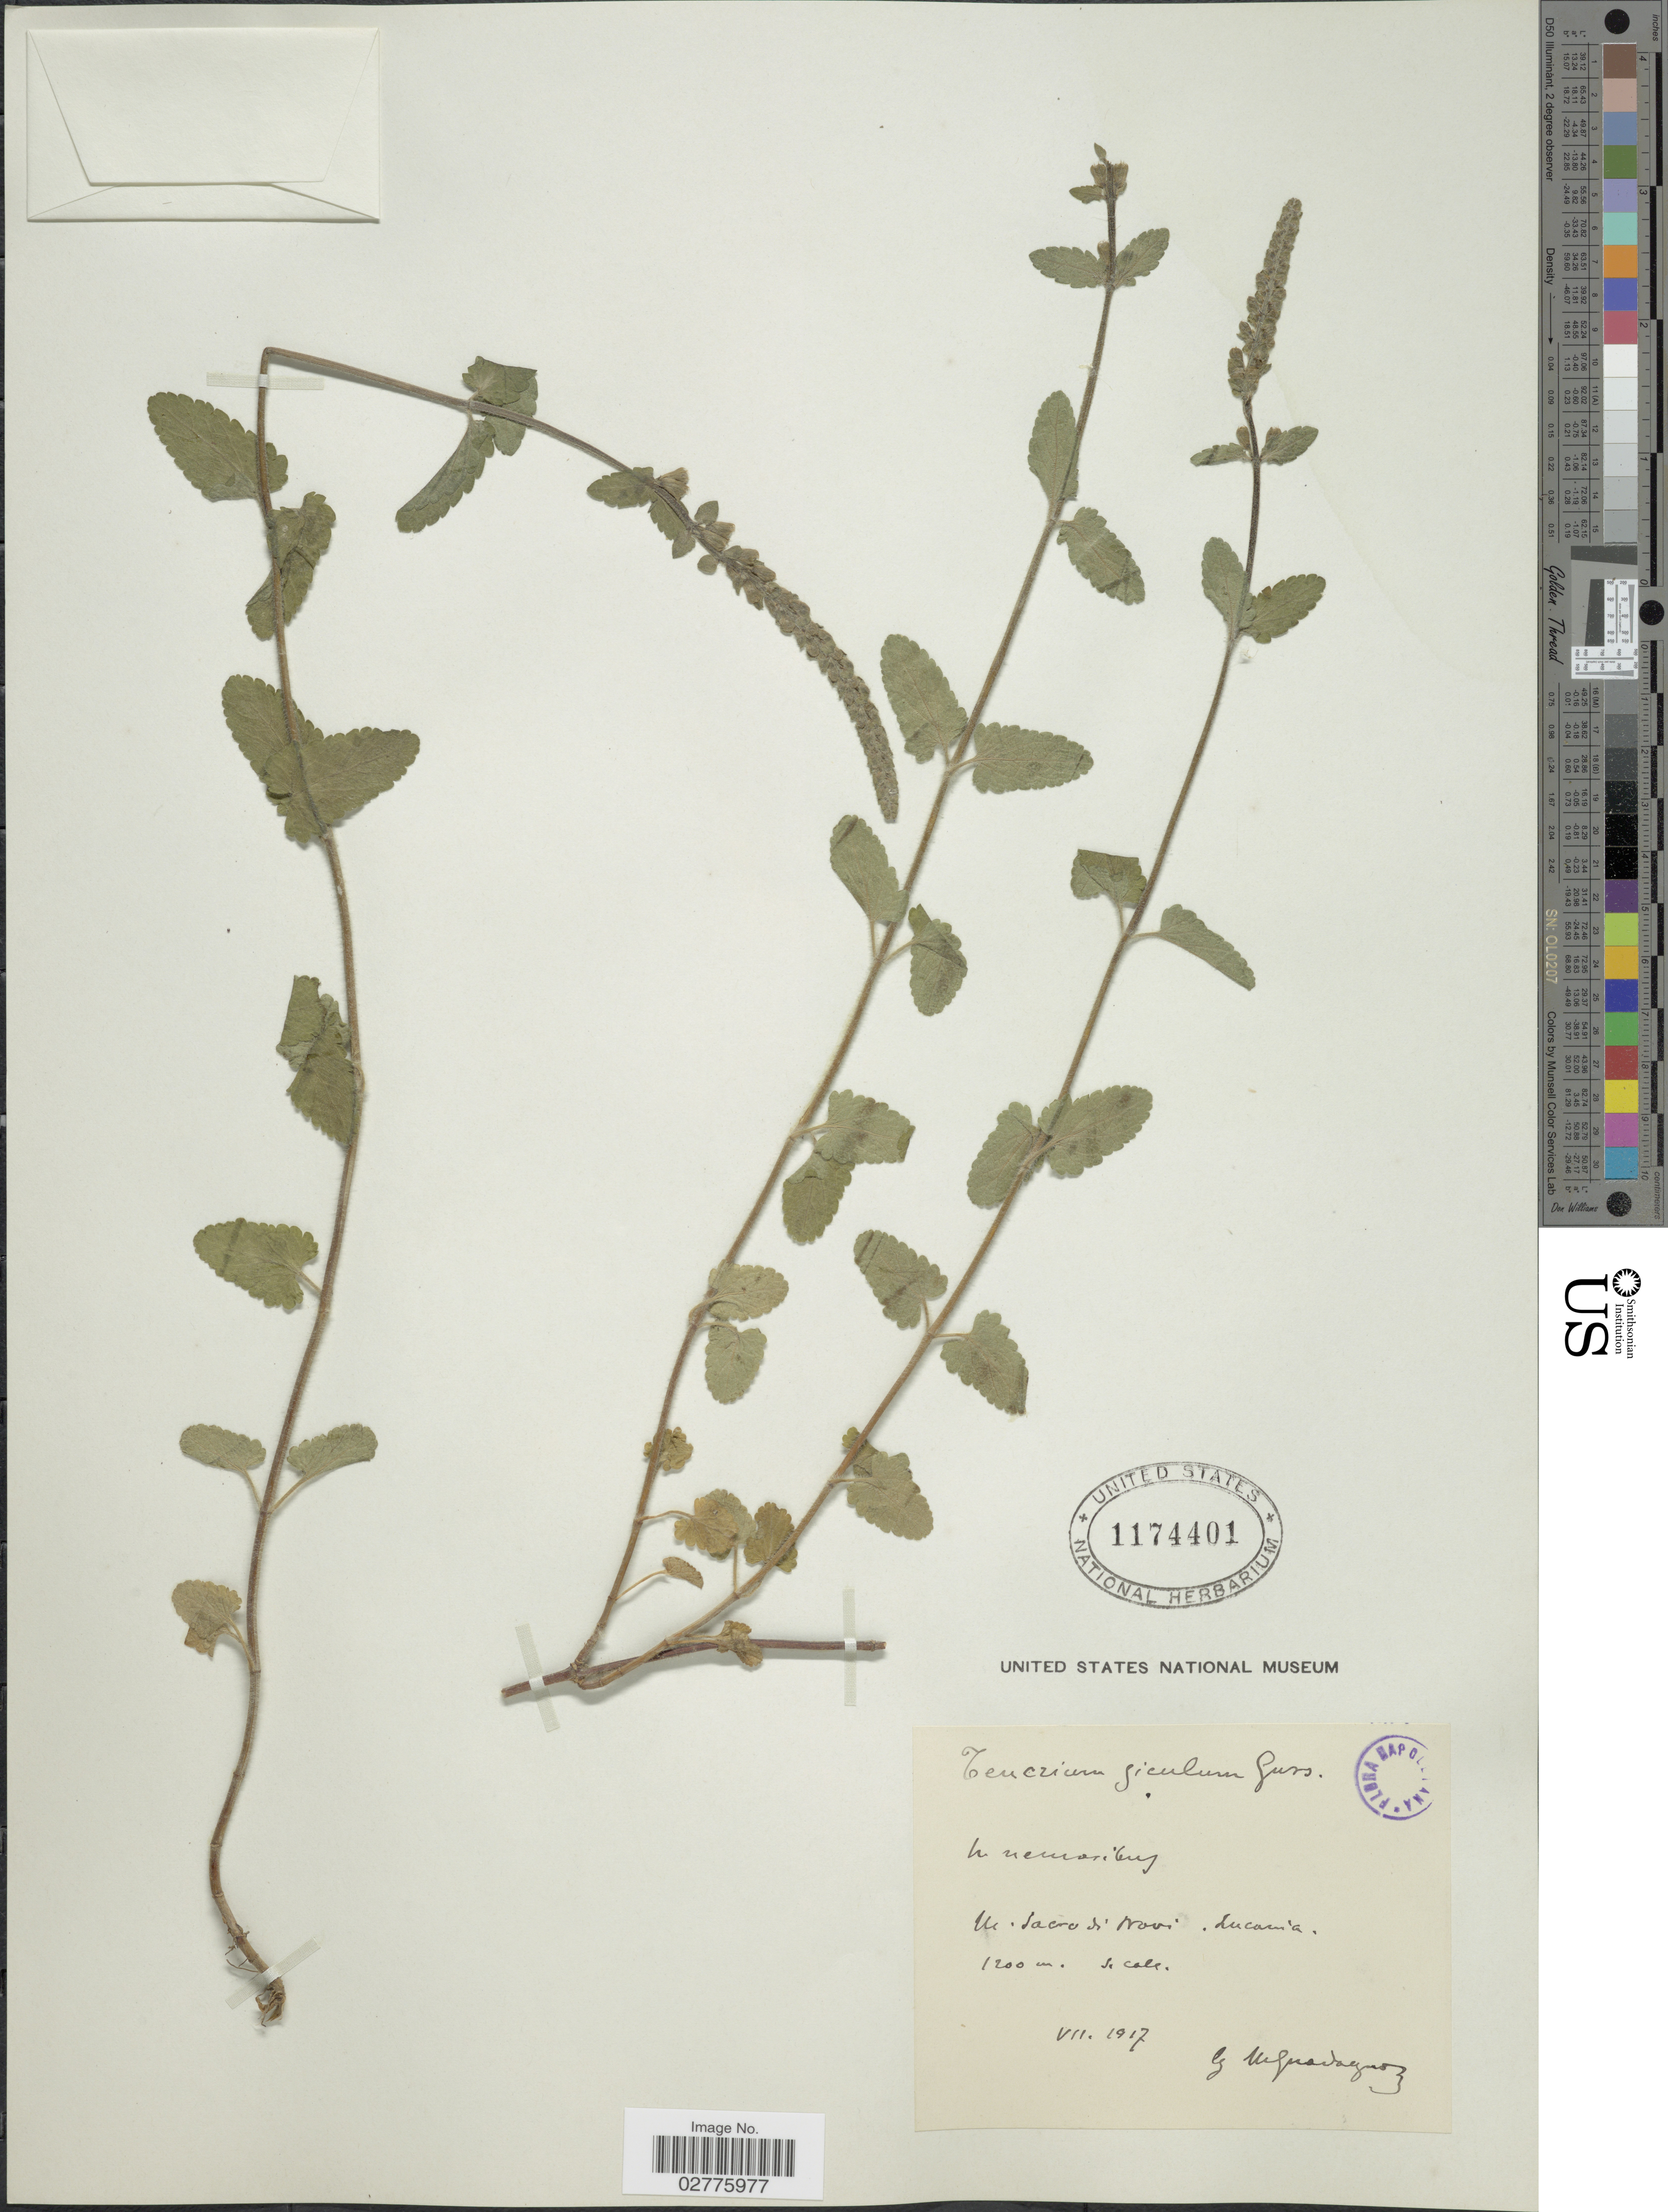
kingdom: Plantae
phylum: Tracheophyta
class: Magnoliopsida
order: Lamiales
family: Lamiaceae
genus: Teucrium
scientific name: Teucrium siculum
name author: (Raf.) Gussone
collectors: G. Guadagno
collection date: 1917-07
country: Italy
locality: M. Sacro di Novi, Lucania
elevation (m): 1200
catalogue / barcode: US 1174401